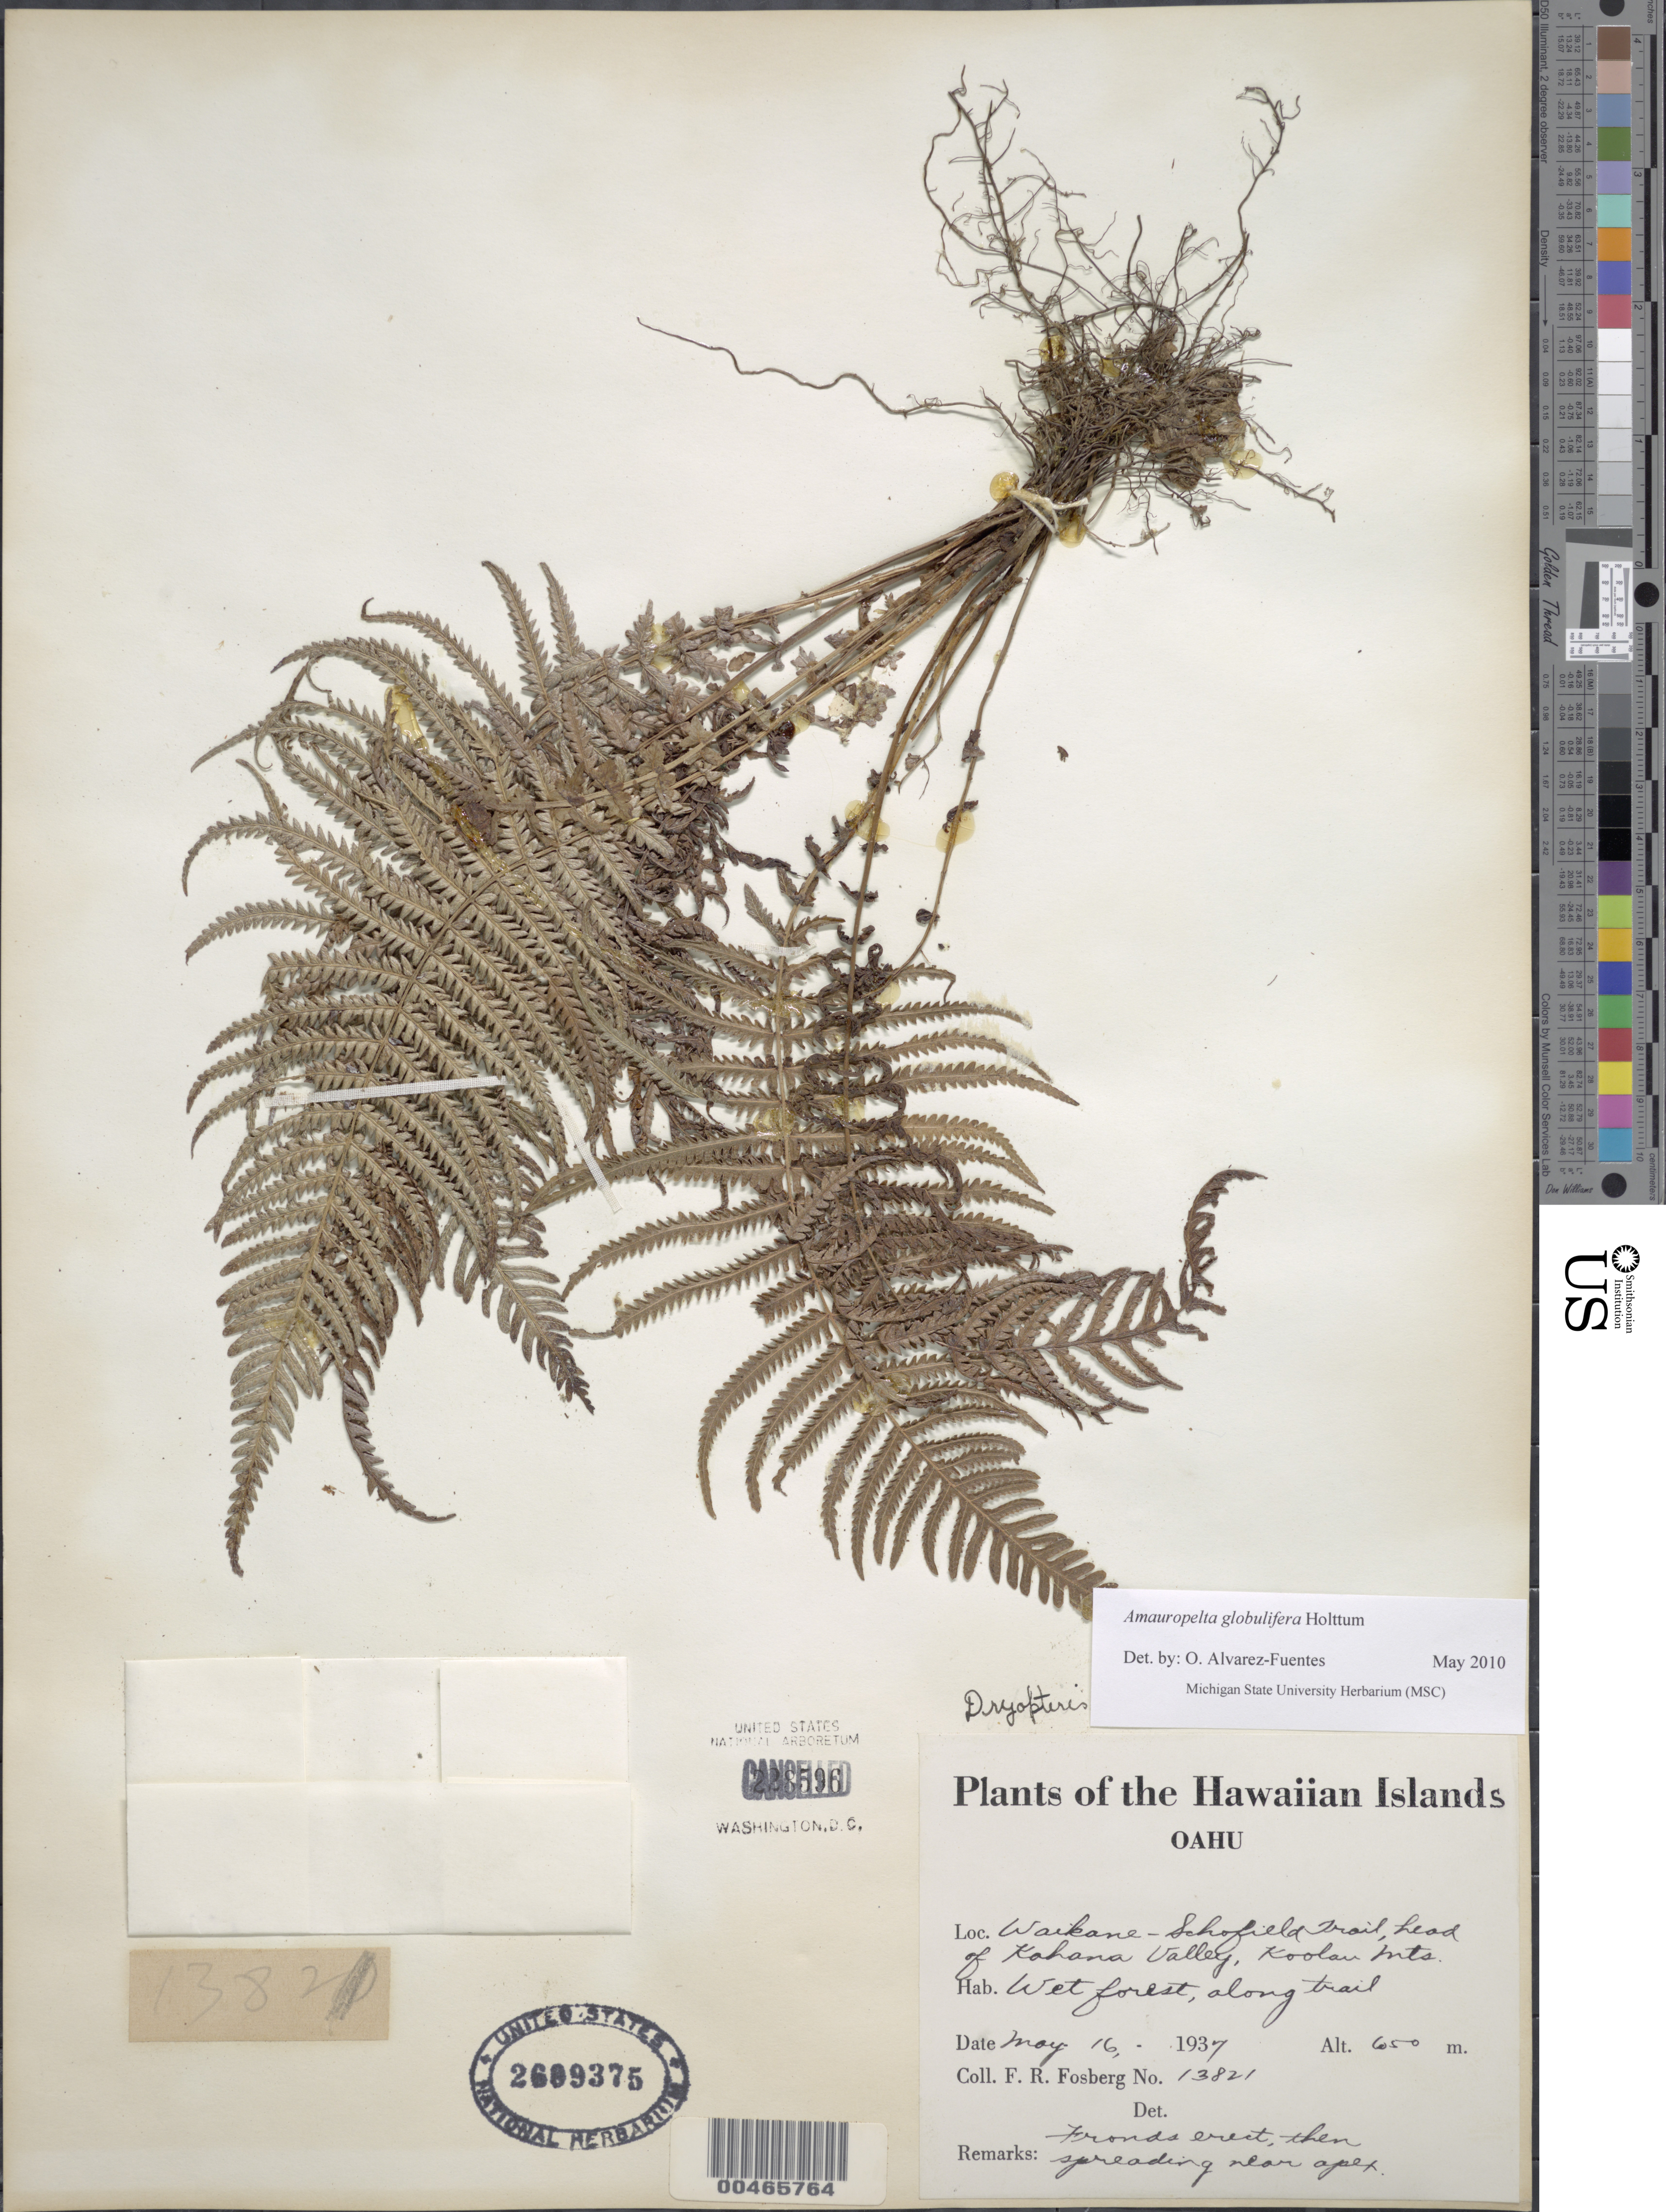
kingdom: Plantae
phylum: Tracheophyta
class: Polypodiopsida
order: Polypodiales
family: Thelypteridaceae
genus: Amauropelta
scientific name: Amauropelta globulifera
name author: (Brack.) Holttum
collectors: F. R. Fosberg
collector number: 13821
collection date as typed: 16 May 1937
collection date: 1937-05-16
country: United States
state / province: Hawaii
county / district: Honolulu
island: Oahu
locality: Waikane-Schofield Trail, head of Kohana Valley, Koolau Mts.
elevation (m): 650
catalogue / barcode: US 2609375